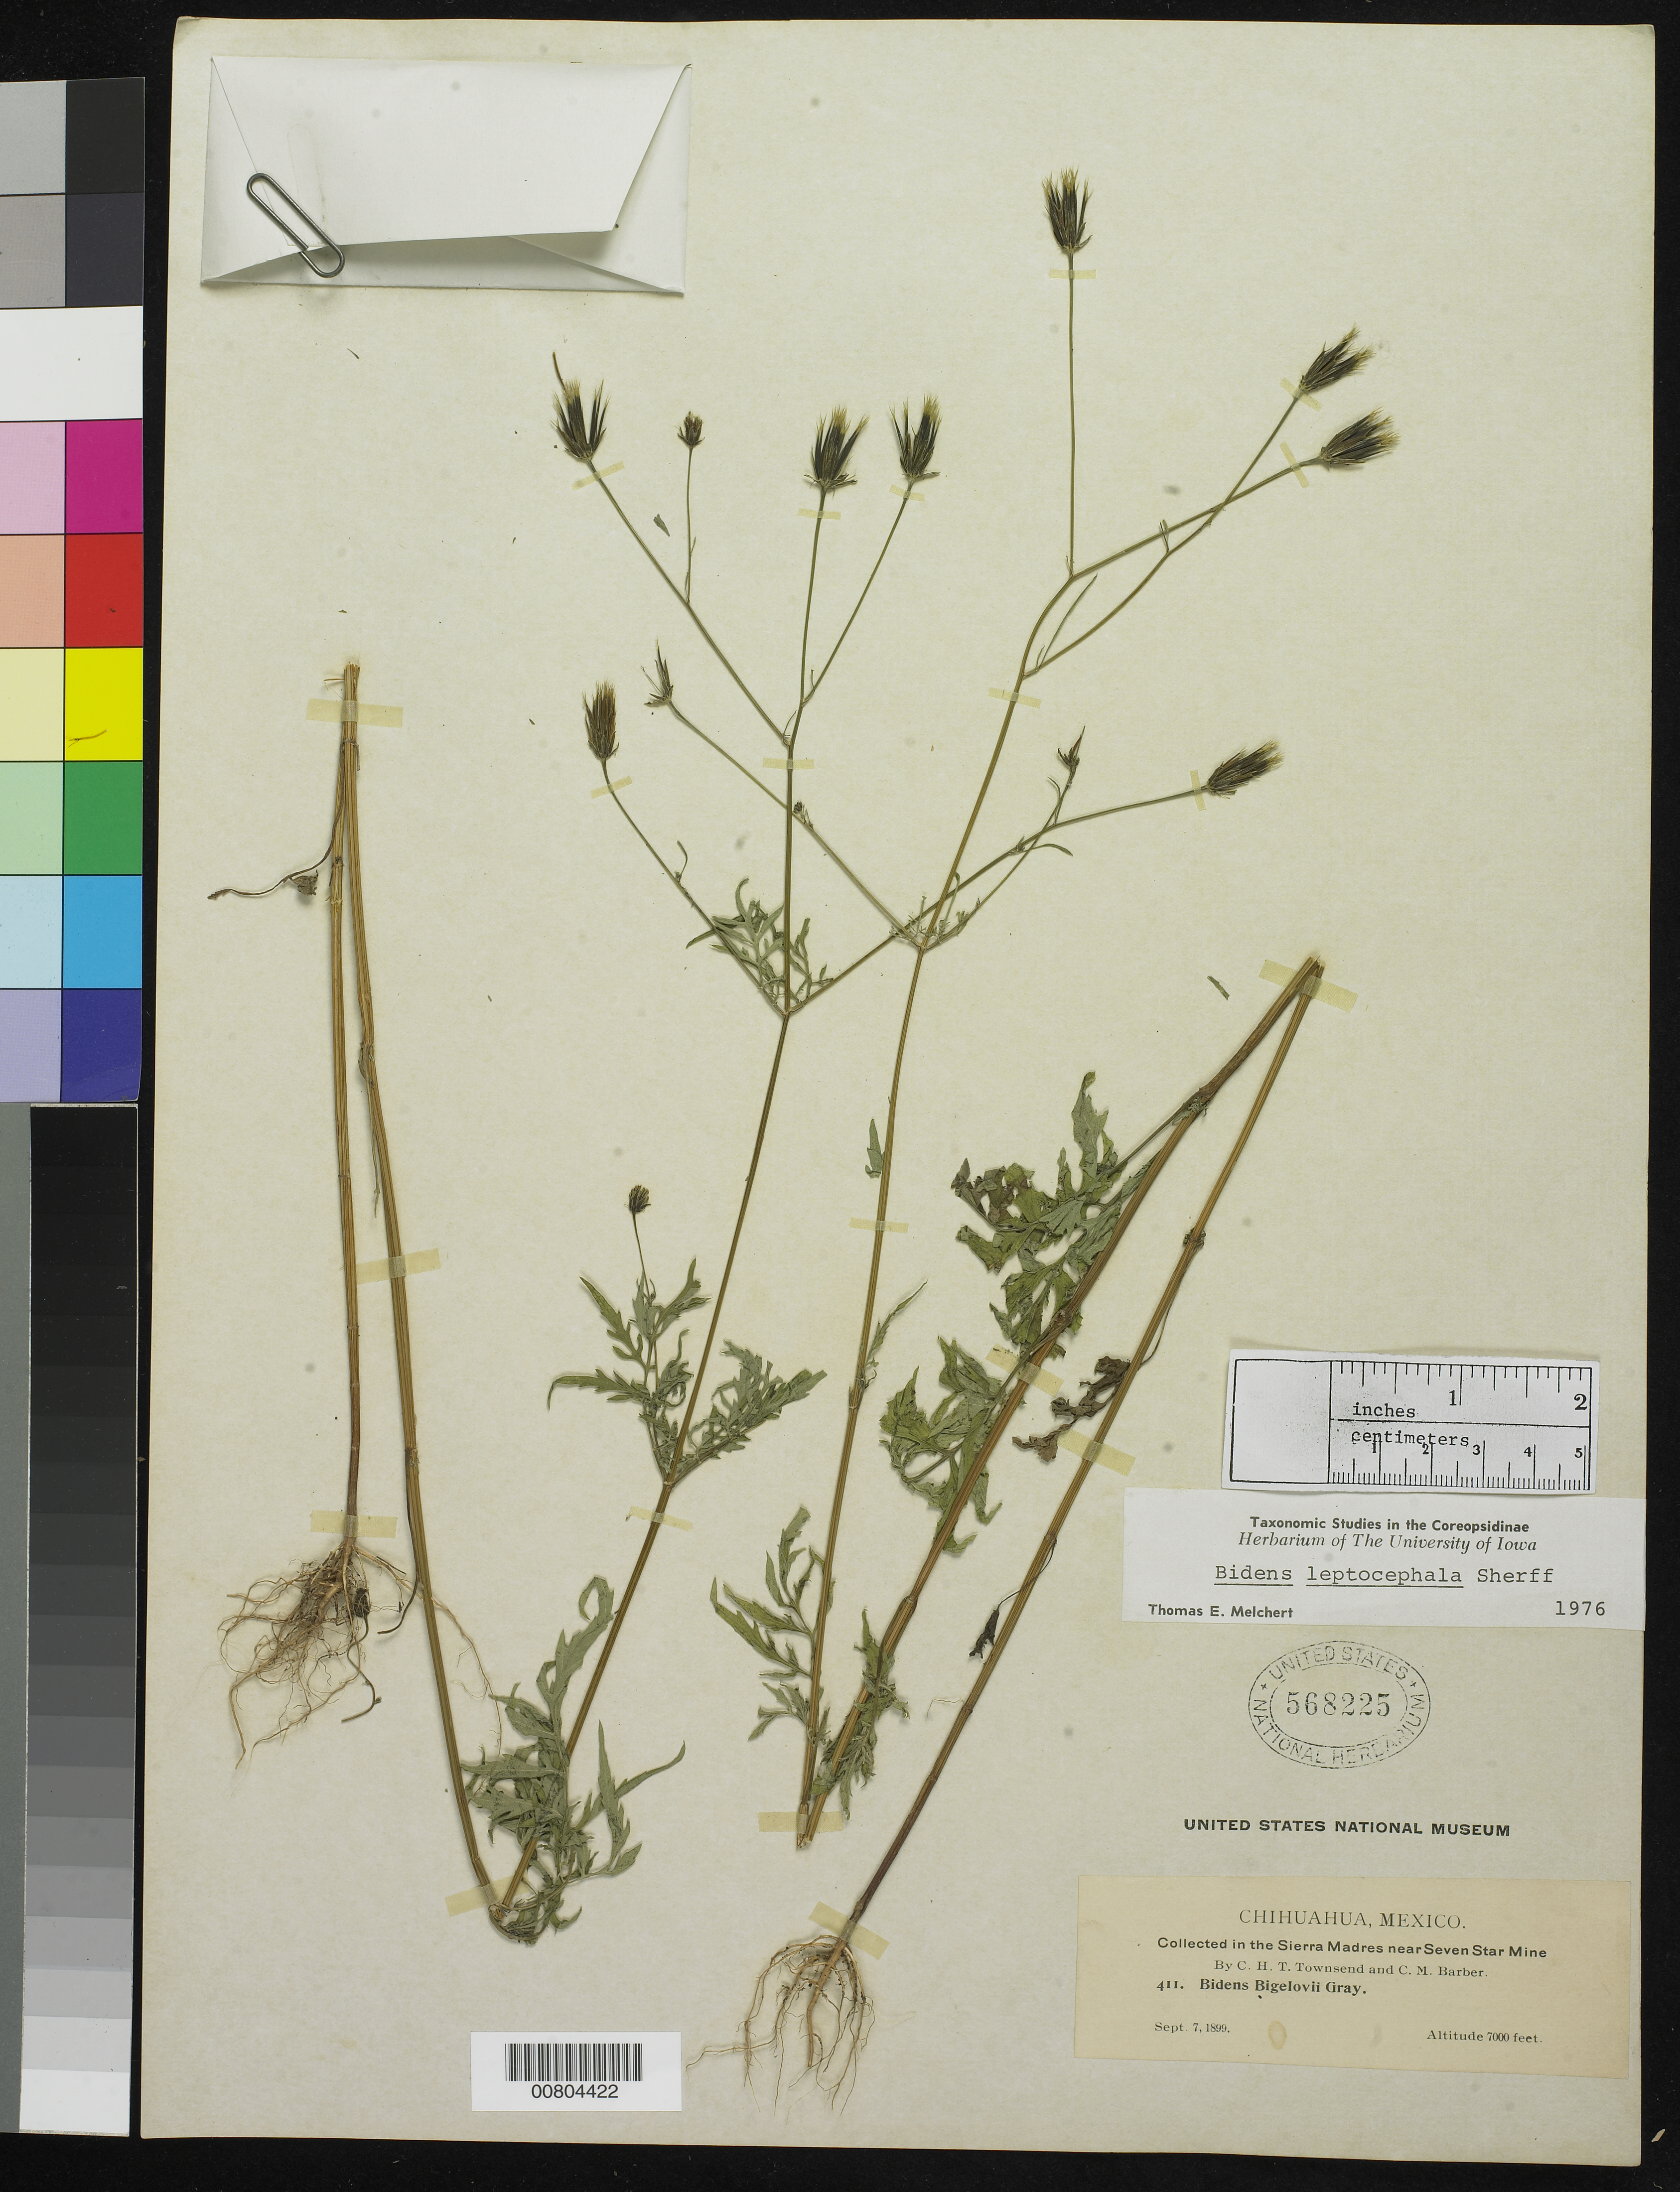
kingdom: Plantae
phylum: Tracheophyta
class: Magnoliopsida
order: Asterales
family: Asteraceae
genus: Bidens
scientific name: Bidens leptocephala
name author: Sherff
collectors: C. H. T. Townsend & C. Barber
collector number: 411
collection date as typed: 07 Sep 1899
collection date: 1899-09-07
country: Mexico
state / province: Chihuahua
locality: Sierra Madre near Seven Star Mine, Chihuahua.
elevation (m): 2134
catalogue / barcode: US 568225